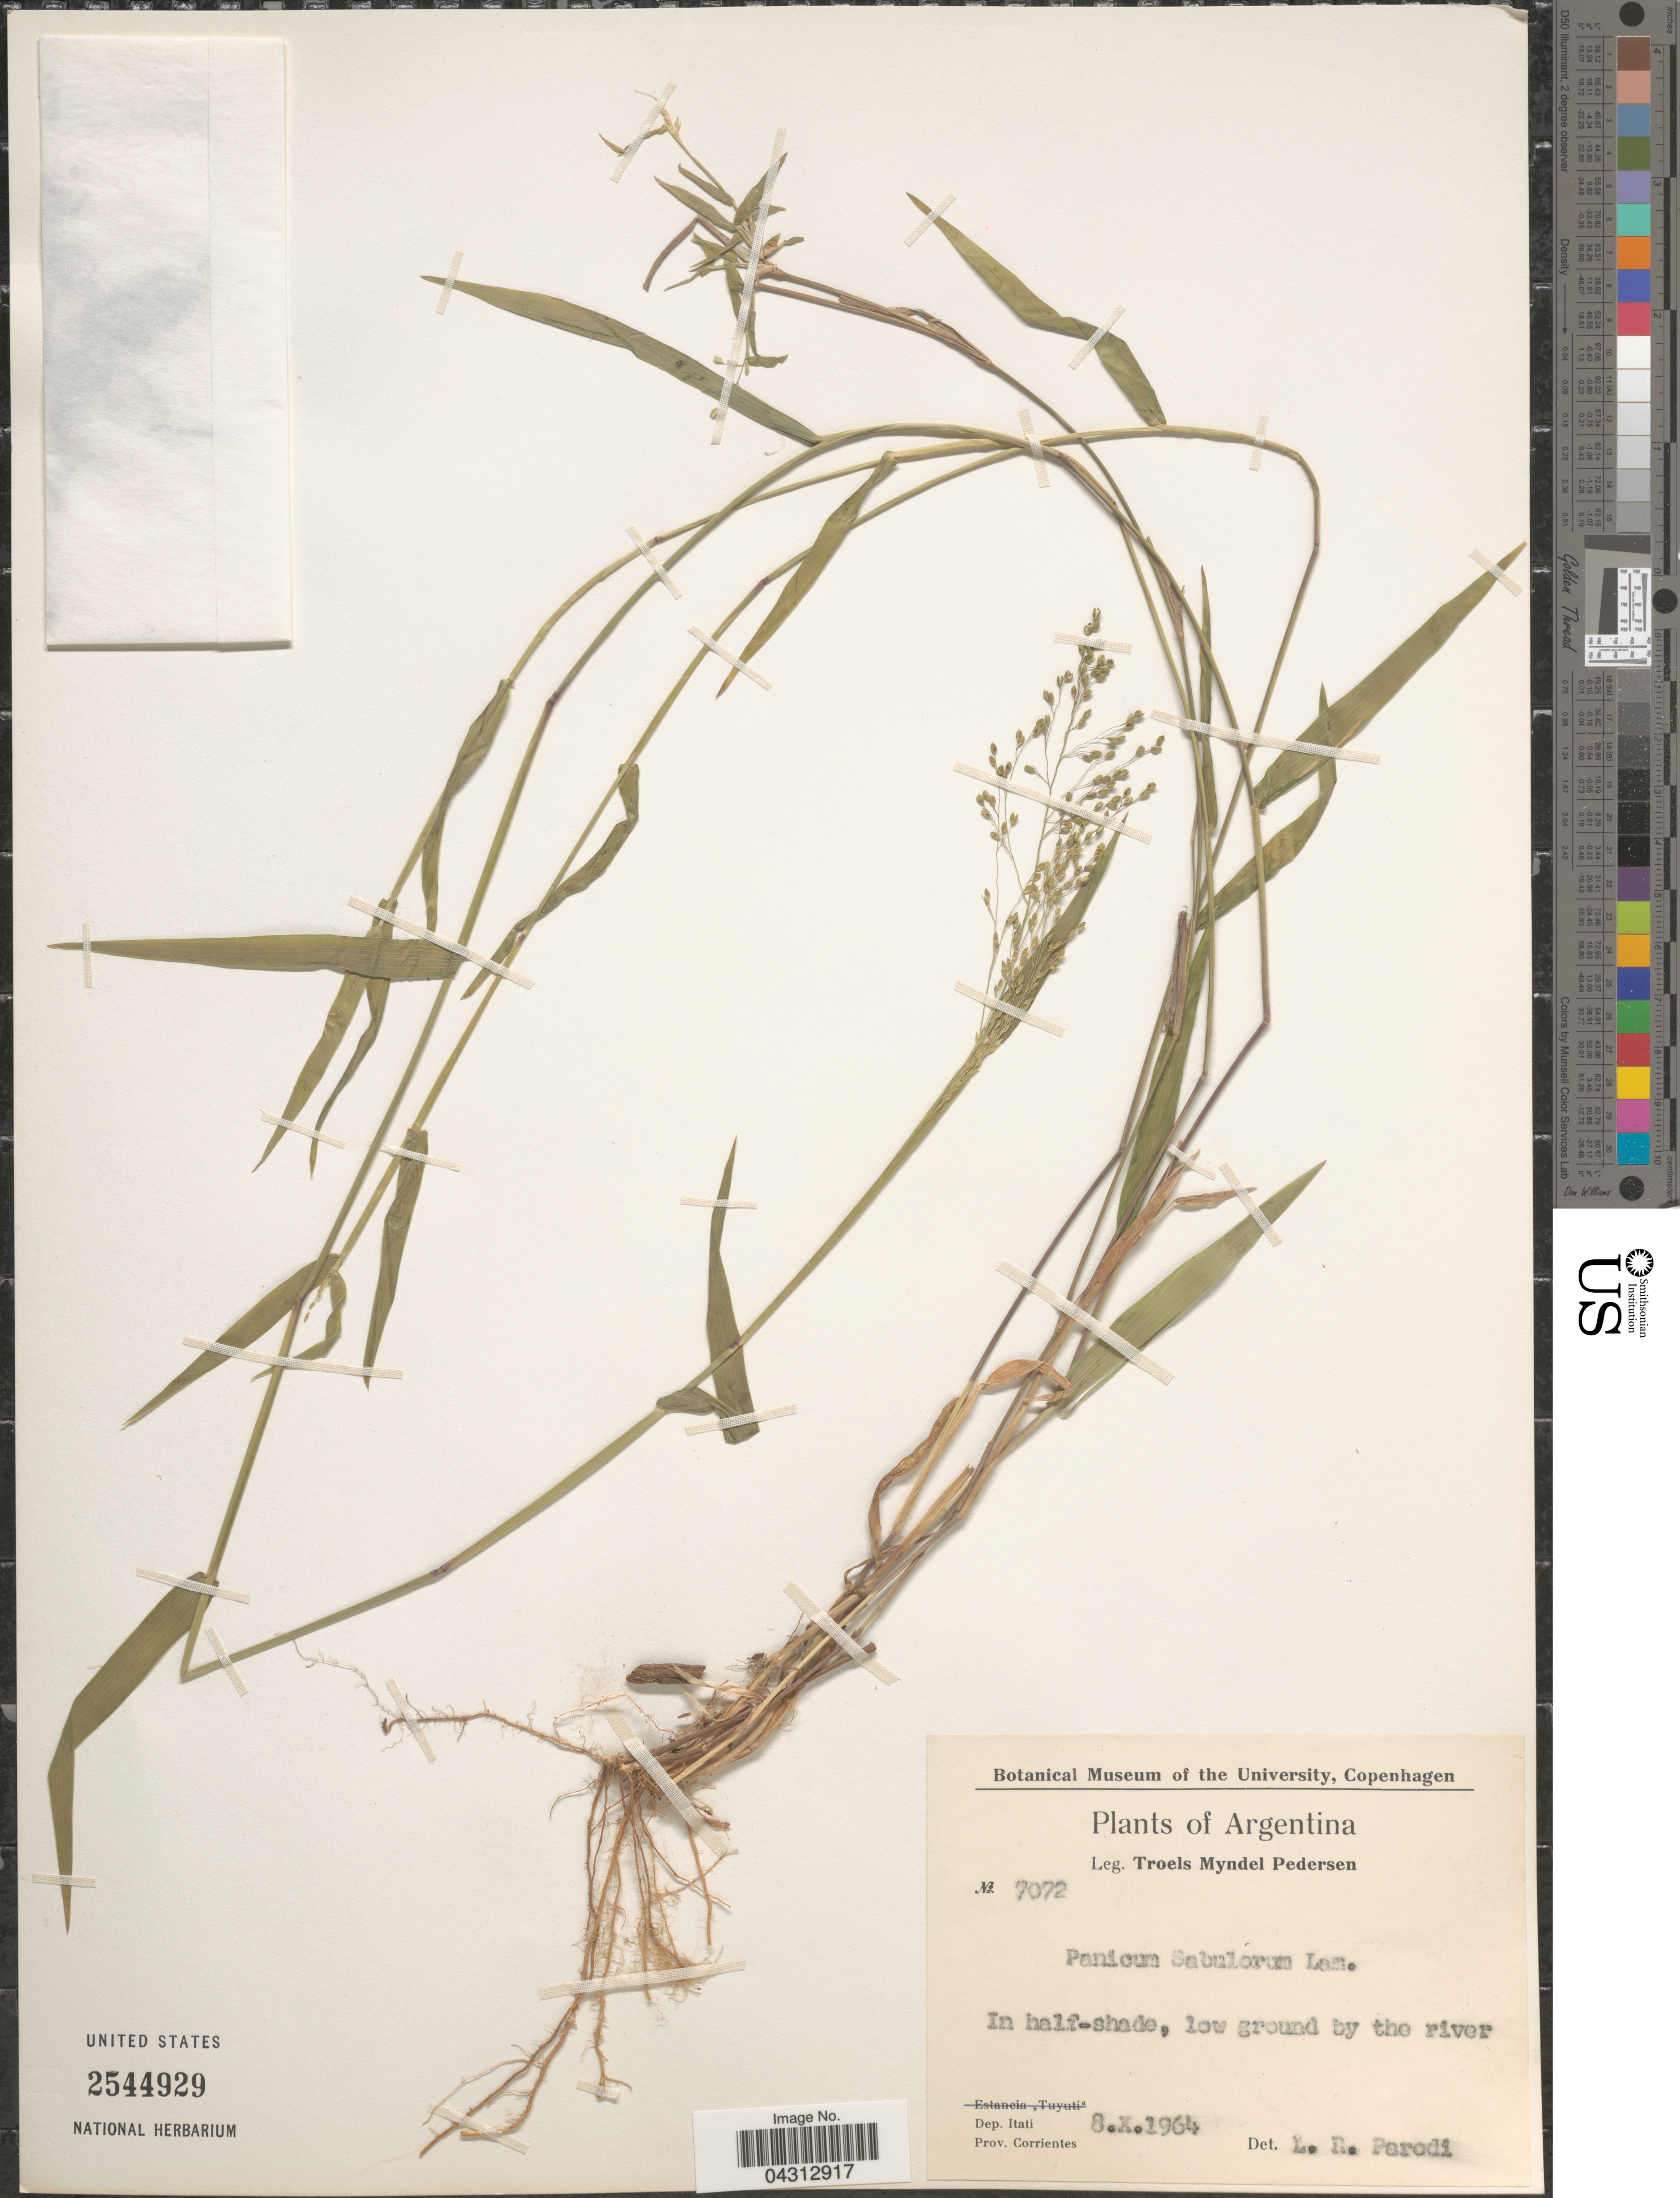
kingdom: Plantae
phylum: Tracheophyta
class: Liliopsida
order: Poales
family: Poaceae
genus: Dichanthelium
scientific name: Dichanthelium sabulorum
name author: (Lam.) Gould & C.A. Clark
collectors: T. Pederson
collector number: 7072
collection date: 1964-10-08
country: Argentina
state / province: Corrientes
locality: Dep. Itati.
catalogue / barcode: US 2544929